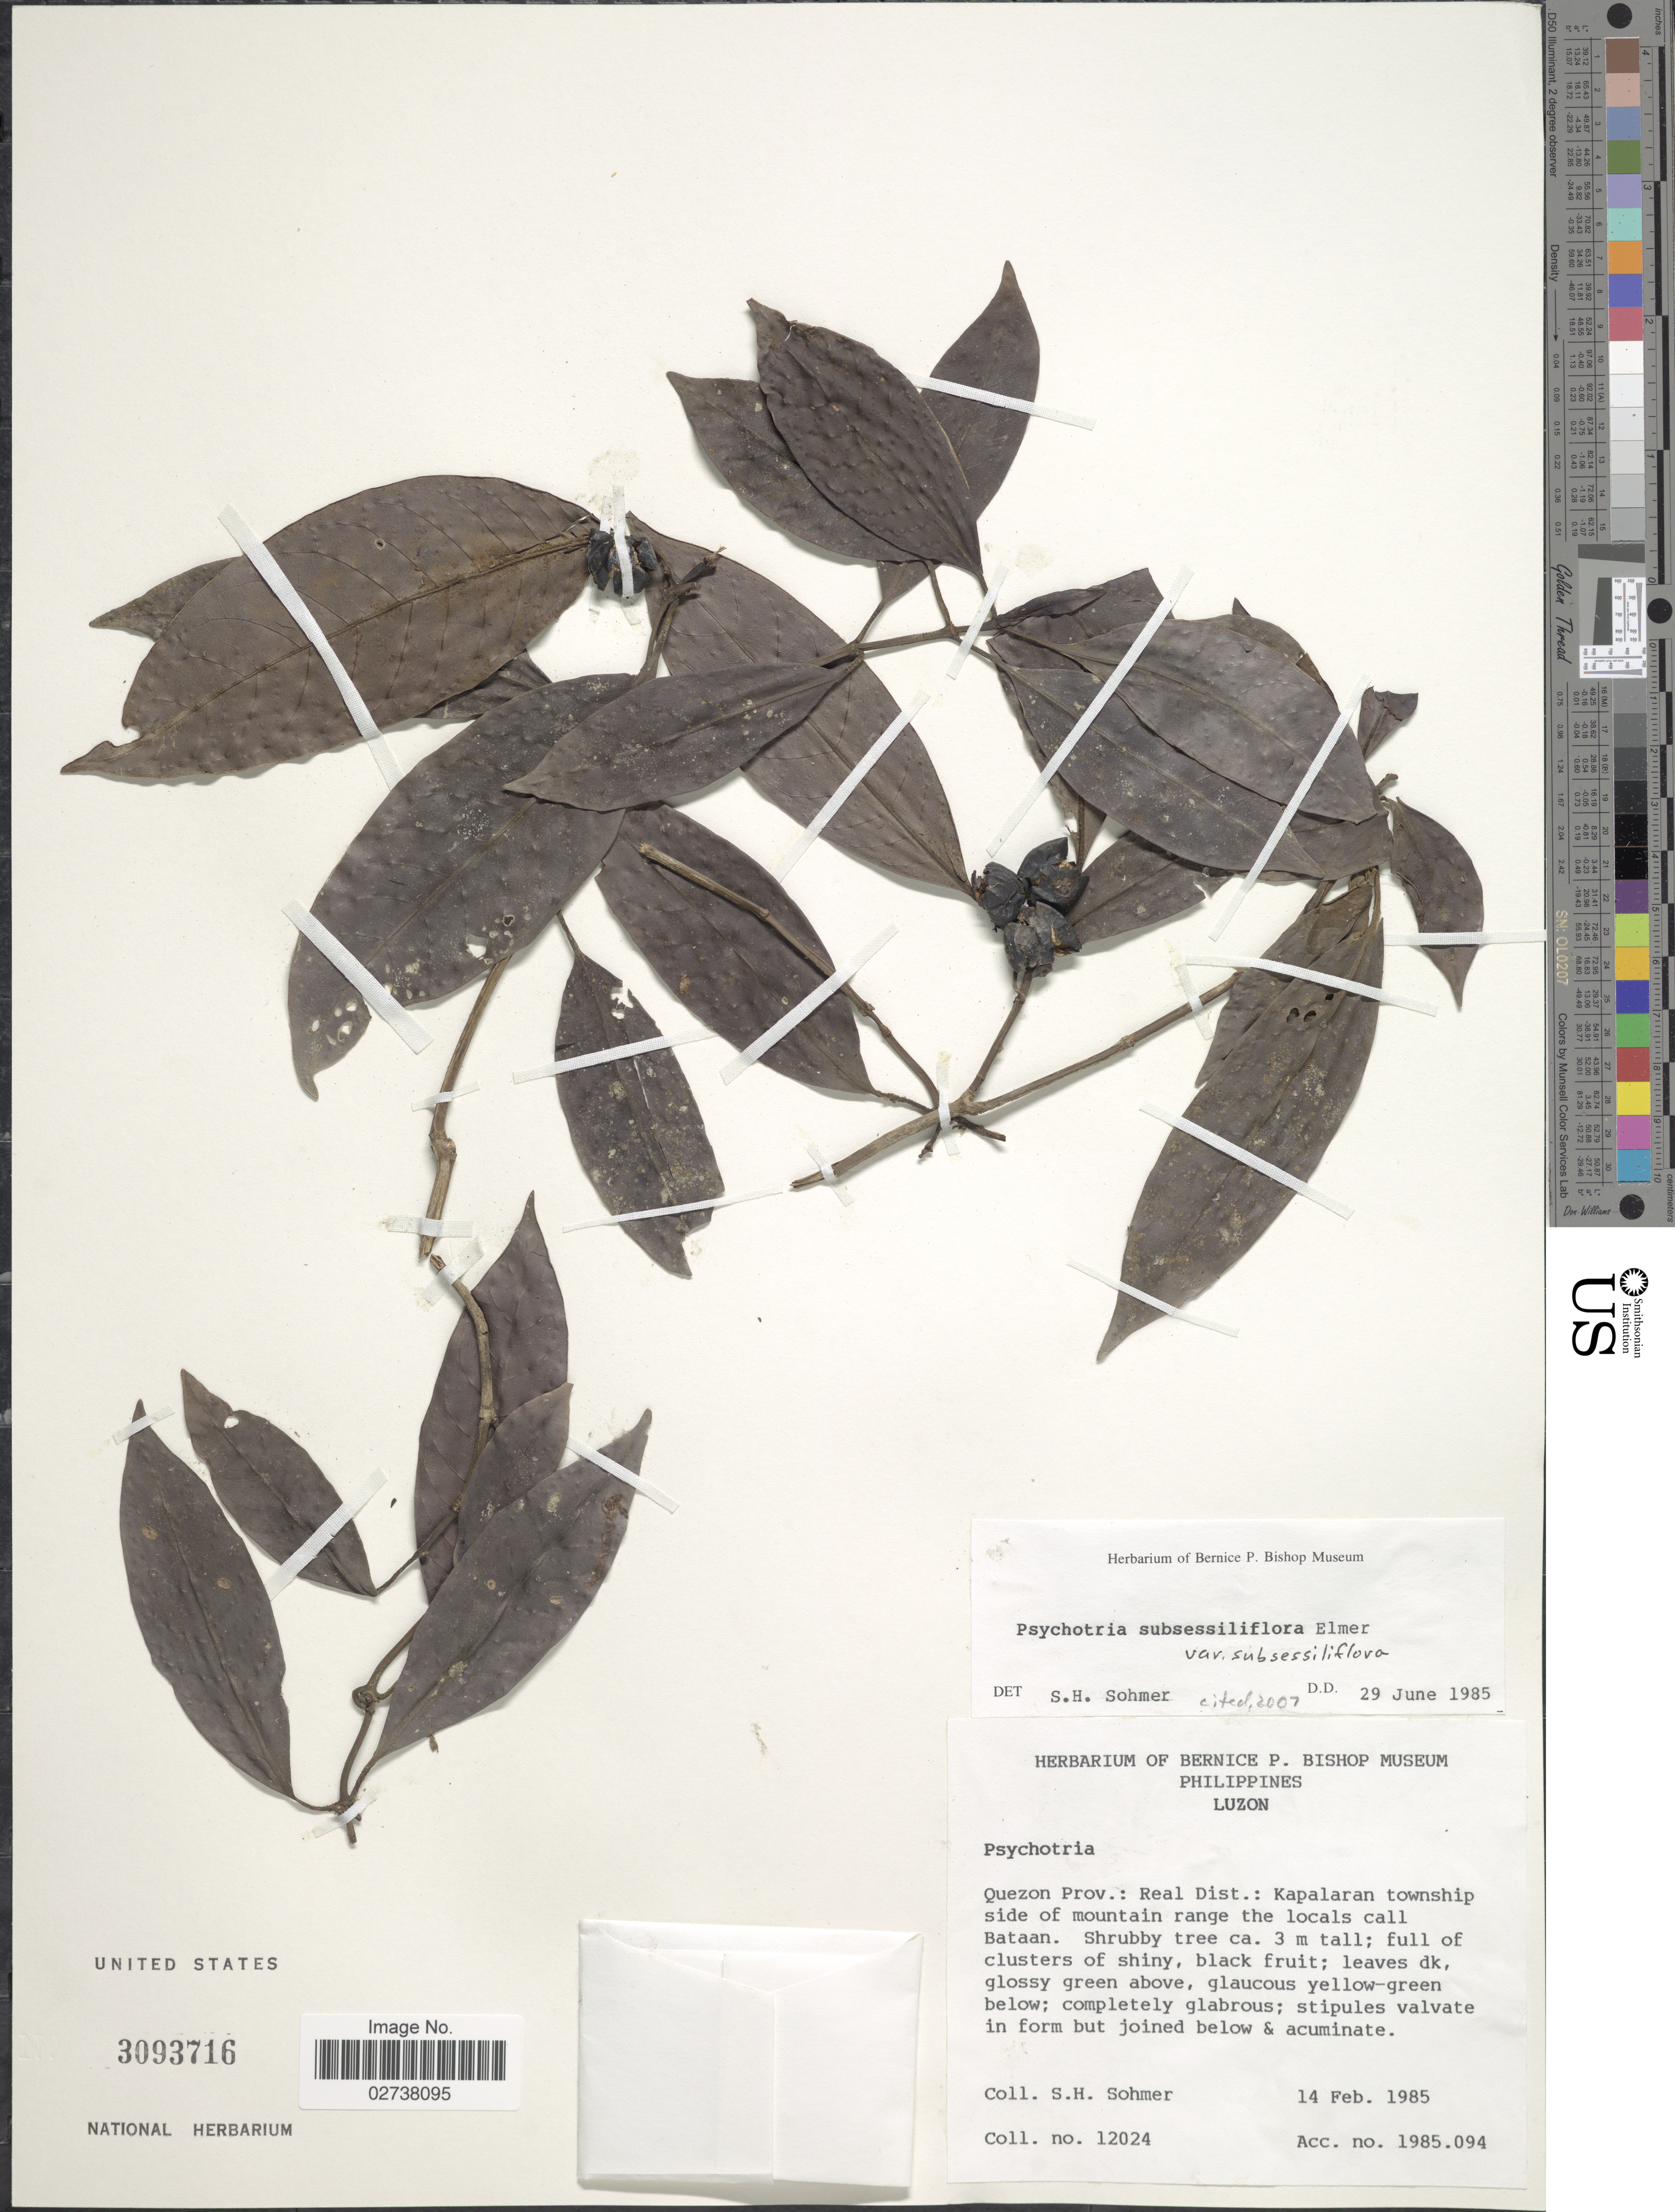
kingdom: Plantae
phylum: Tracheophyta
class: Magnoliopsida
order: Gentianales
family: Rubiaceae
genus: Psychotria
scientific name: Psychotria subsessiliflora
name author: Elmer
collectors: S. H. Sohmer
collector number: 12024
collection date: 1985-02-14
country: Philippines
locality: Quezon Prov.: Real Dist.: Kapalaran township side of mountain range the locals call Bataan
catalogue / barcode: US 3093716